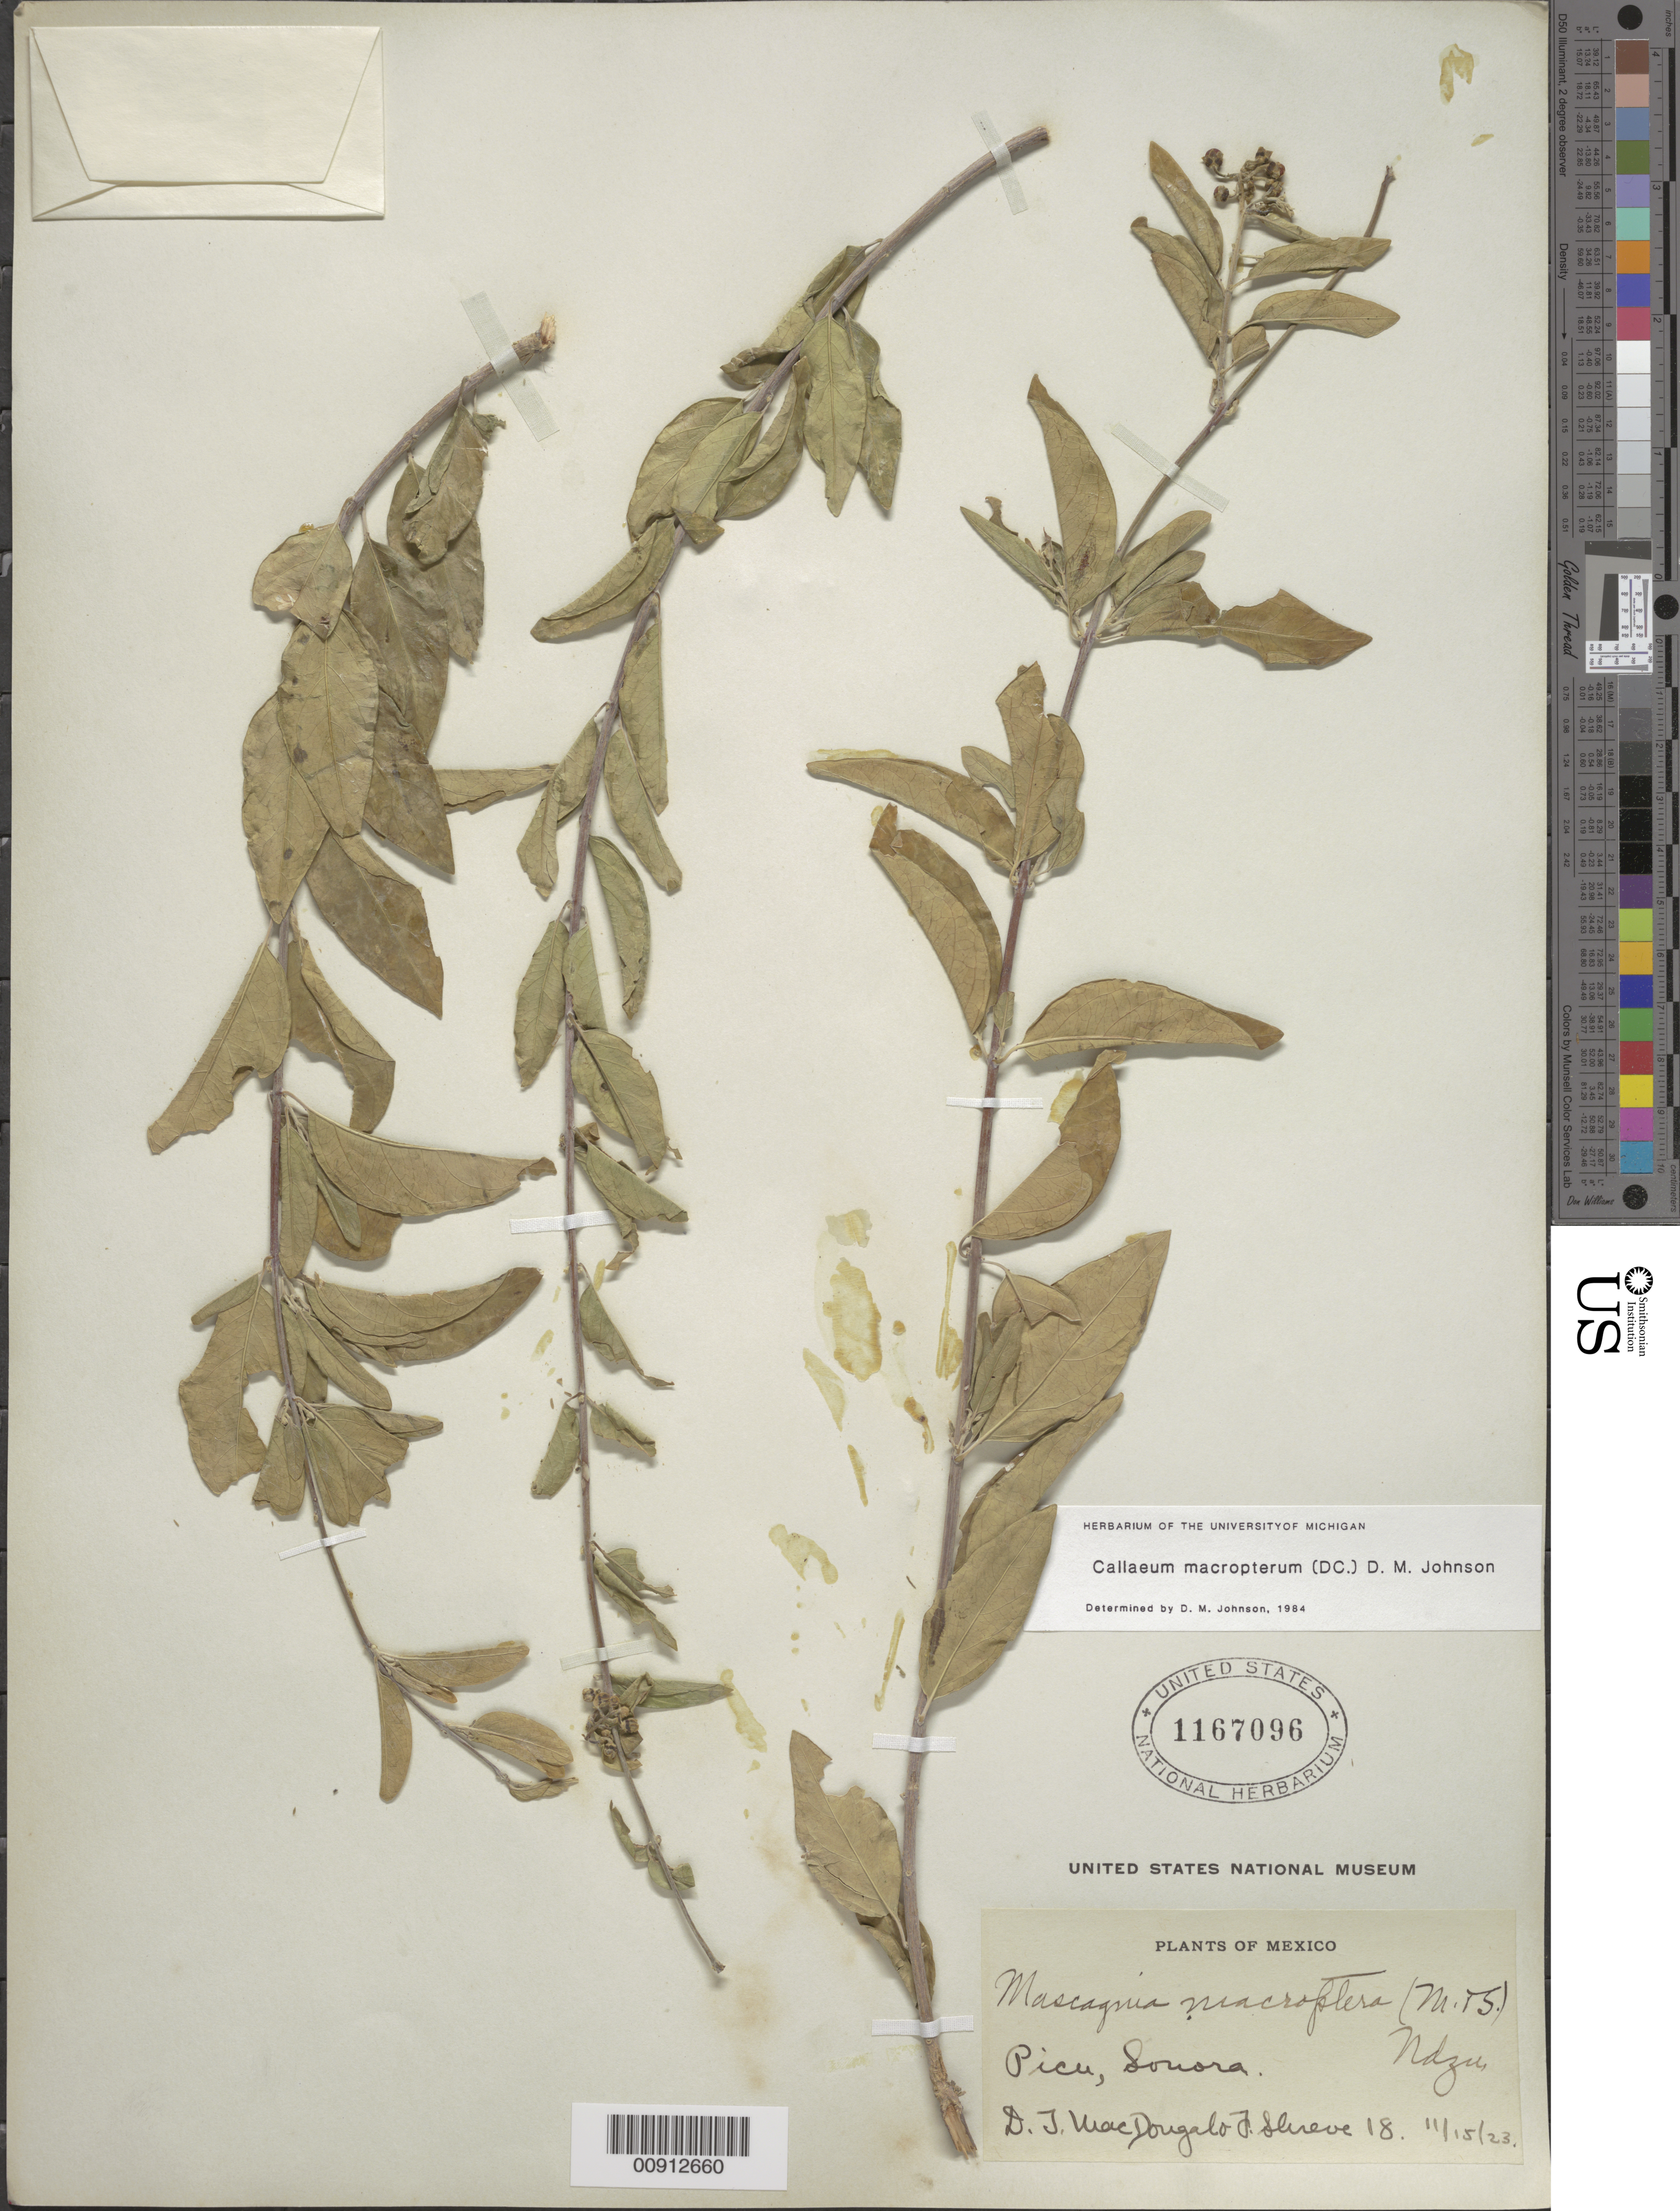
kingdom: Plantae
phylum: Tracheophyta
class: Magnoliopsida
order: Malpighiales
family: Malpighiaceae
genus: Callaeum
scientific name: Callaeum macropterum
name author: (Moc. & Sessé ex DC.) D.M. Johnson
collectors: D. T. MacDougal & F. Shreve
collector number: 18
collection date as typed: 15 Nov 1923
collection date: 1923-11-15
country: Mexico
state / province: Sonora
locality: Picu, Sonora.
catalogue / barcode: US 1167096